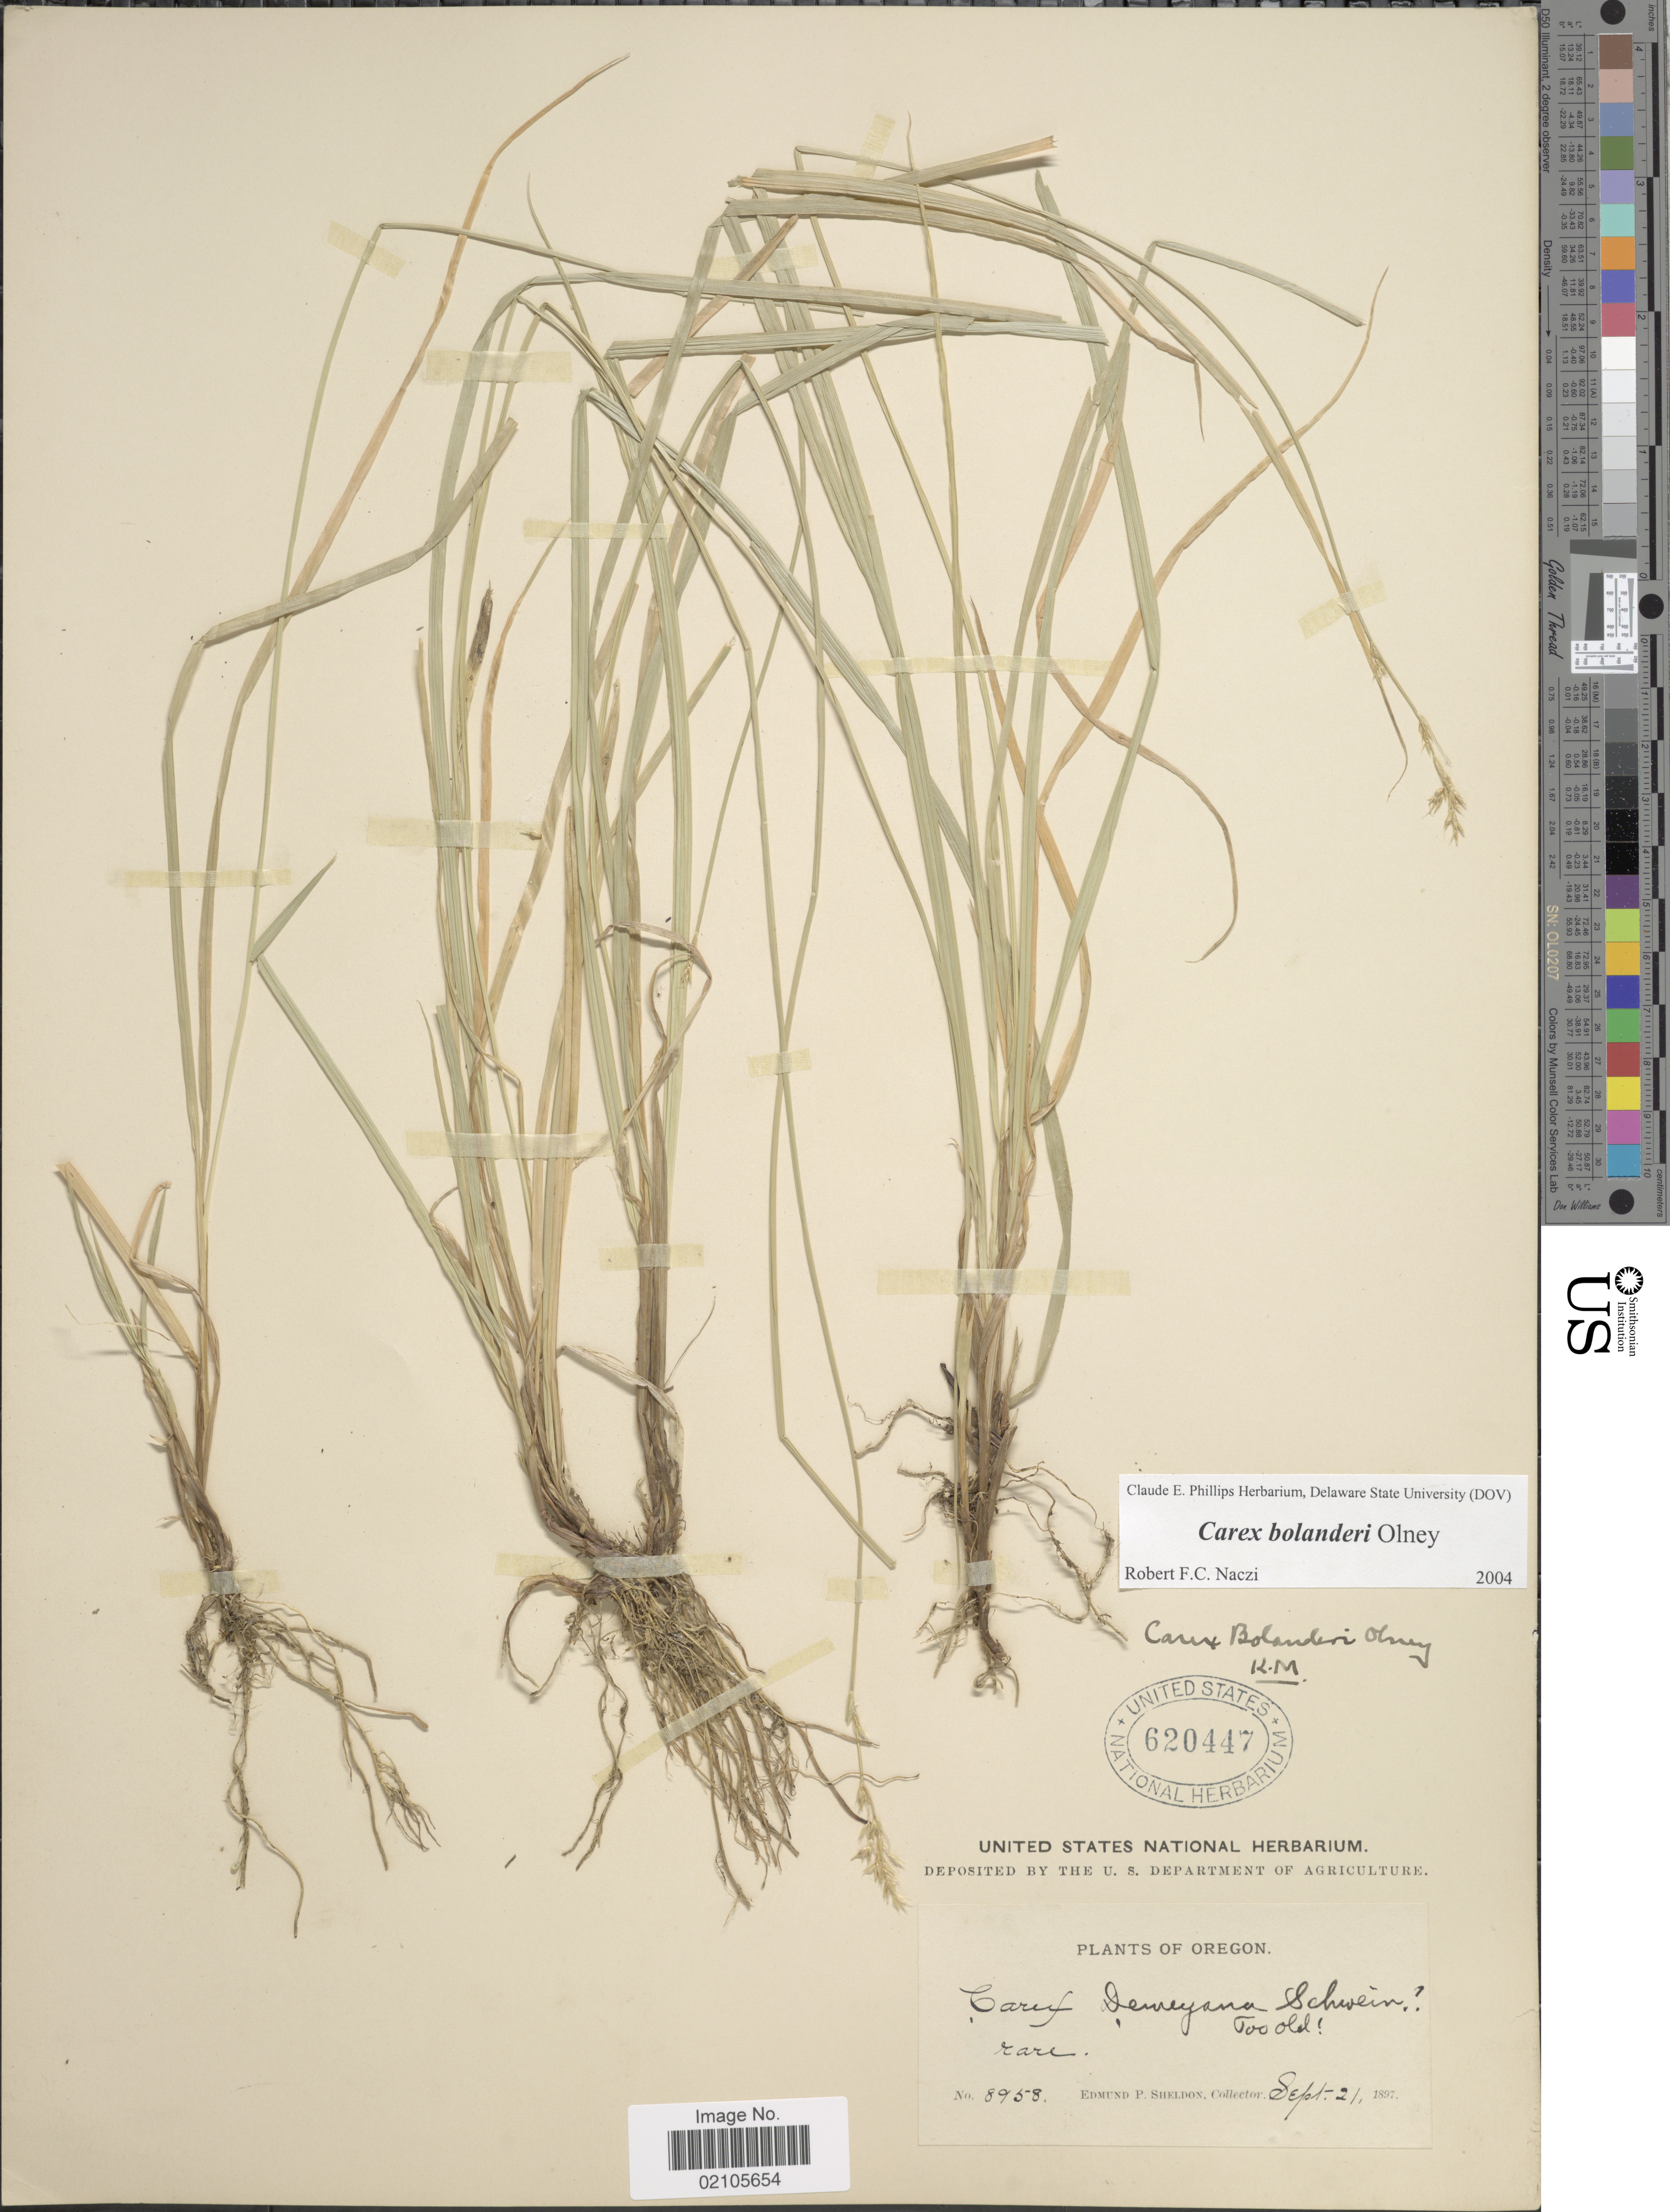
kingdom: Plantae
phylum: Tracheophyta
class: Liliopsida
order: Poales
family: Cyperaceae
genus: Carex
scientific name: Carex bolanderi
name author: Olney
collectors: E. P. Sheldon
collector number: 8958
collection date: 1897-09-21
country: United States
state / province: Oregon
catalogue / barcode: US 620447